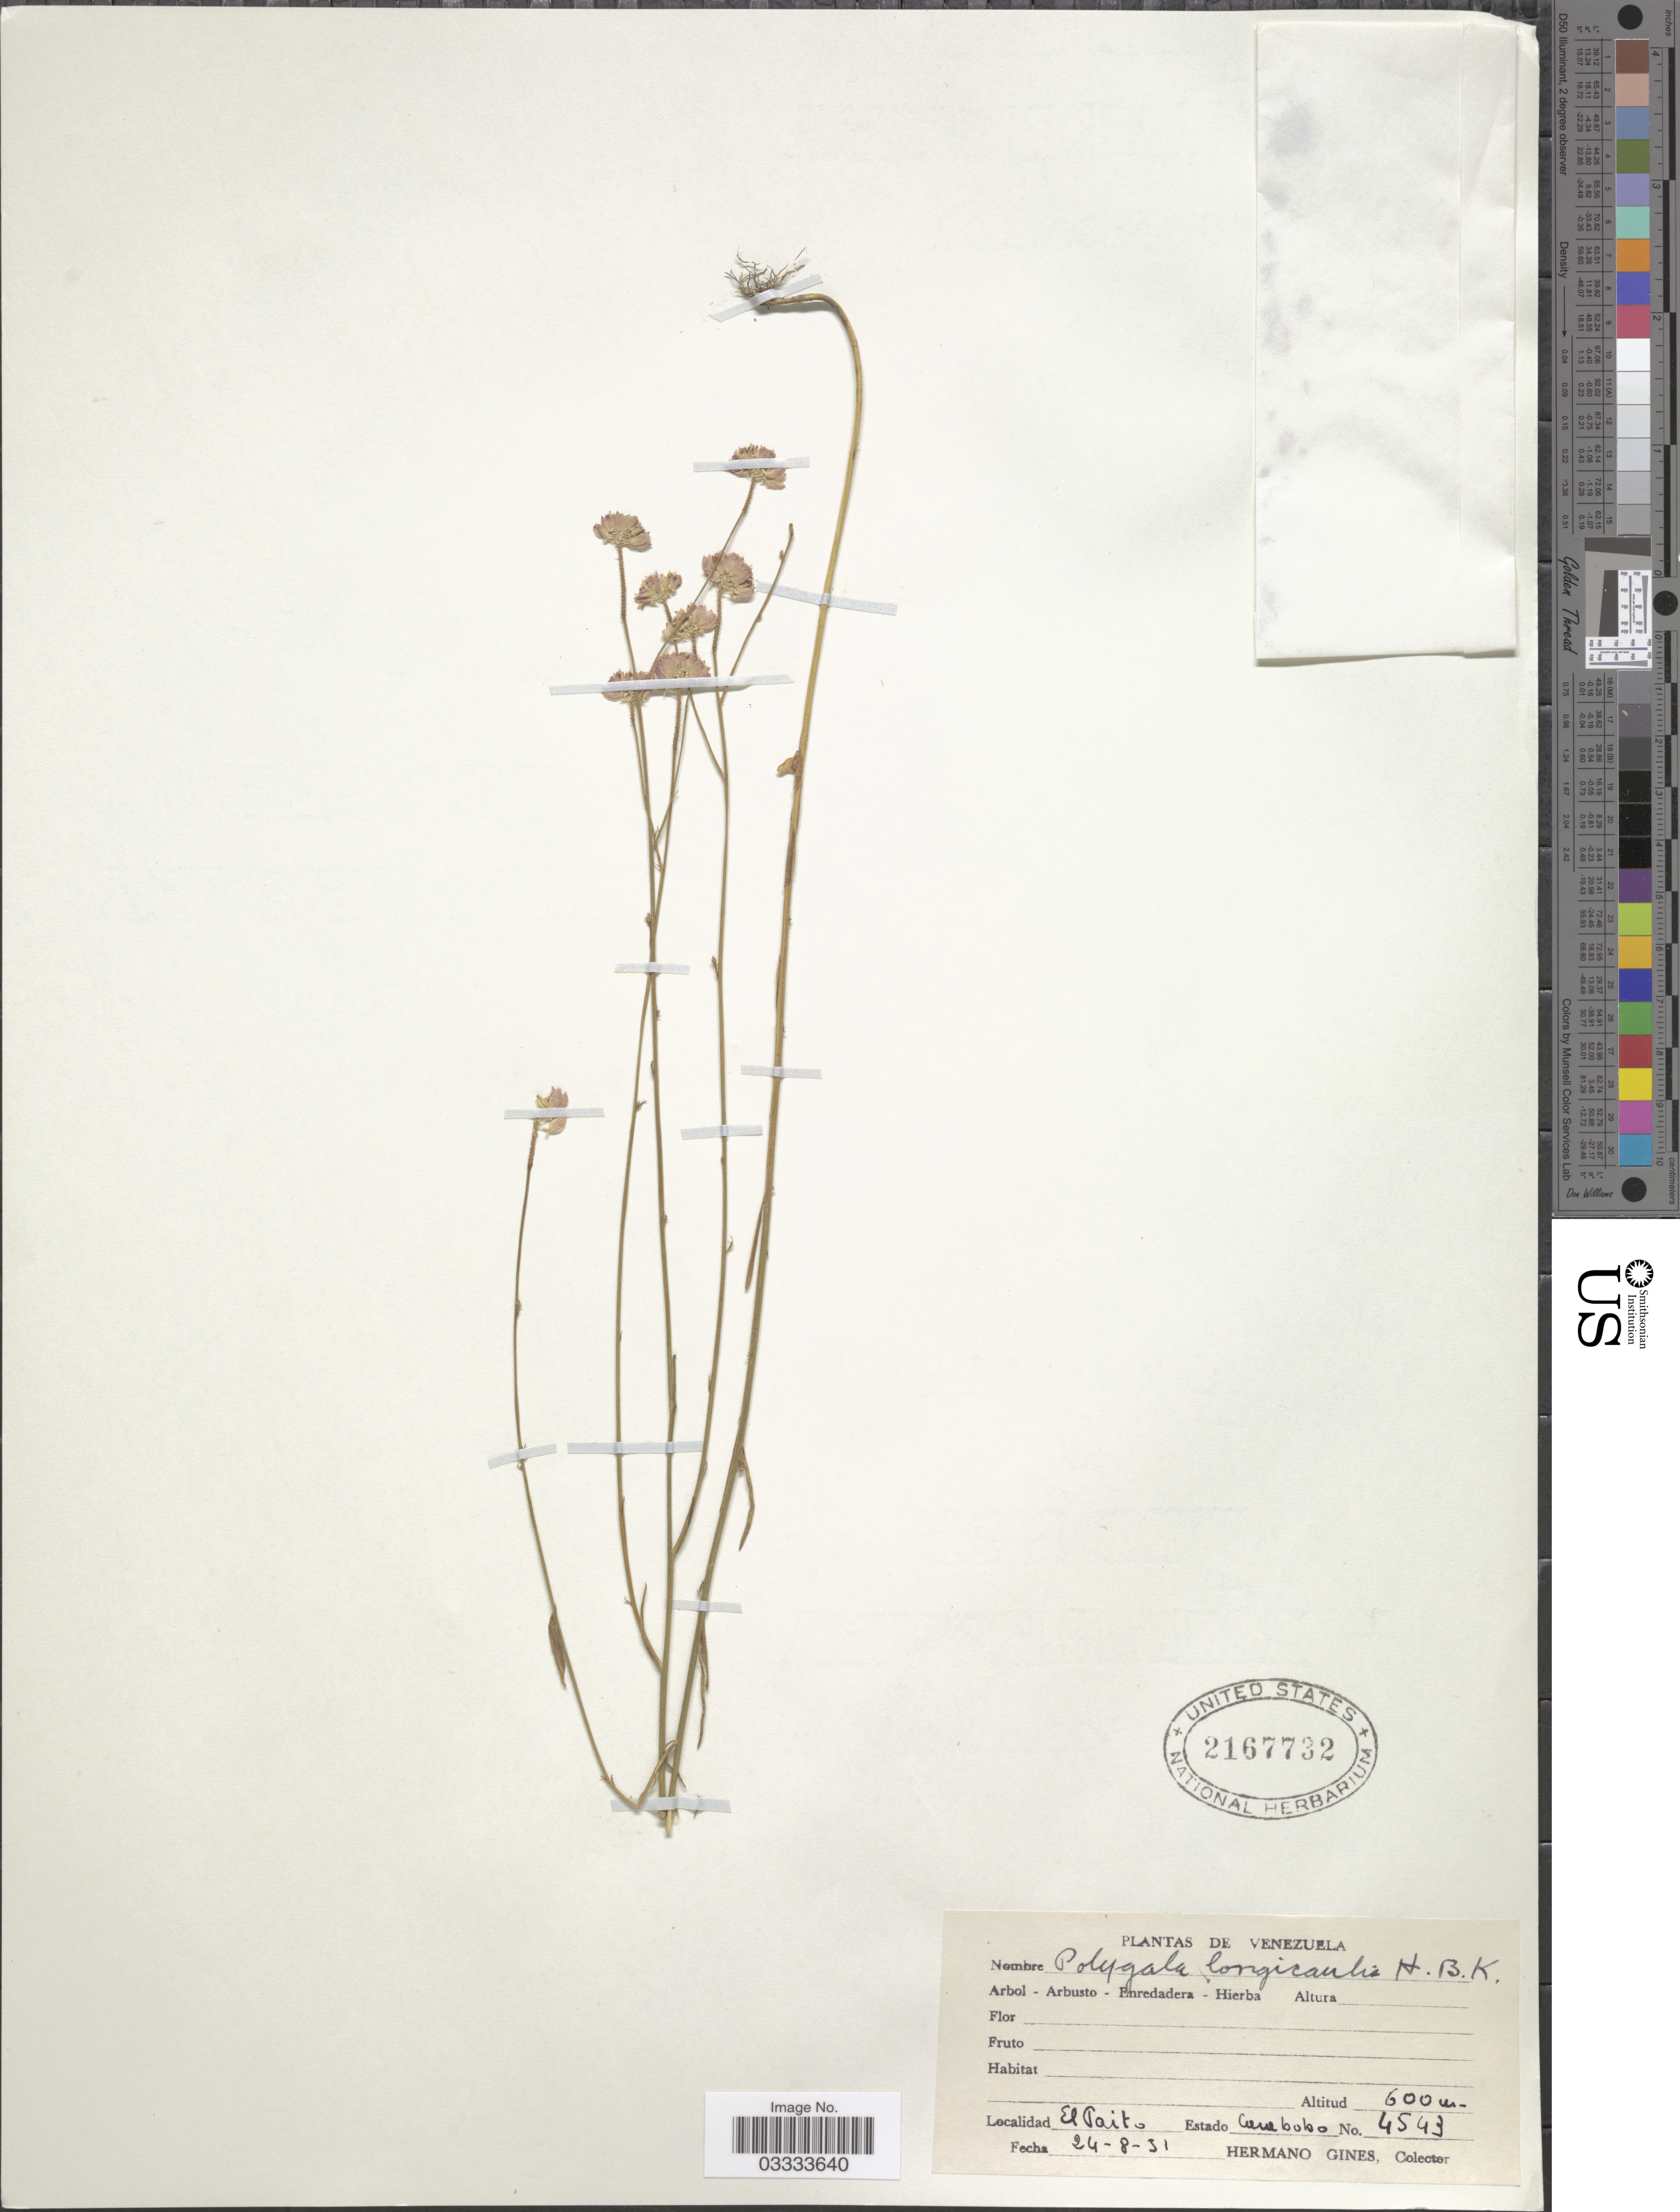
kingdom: Plantae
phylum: Tracheophyta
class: Magnoliopsida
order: Fabales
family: Polygalaceae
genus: Polygala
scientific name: Polygala longicaulis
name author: Kunth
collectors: Bro. Gines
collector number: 4543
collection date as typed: Transcribed d/m/y: 24/8/31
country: Venezuela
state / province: Carabobo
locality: El Paito.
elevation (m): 600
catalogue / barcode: US 2167732